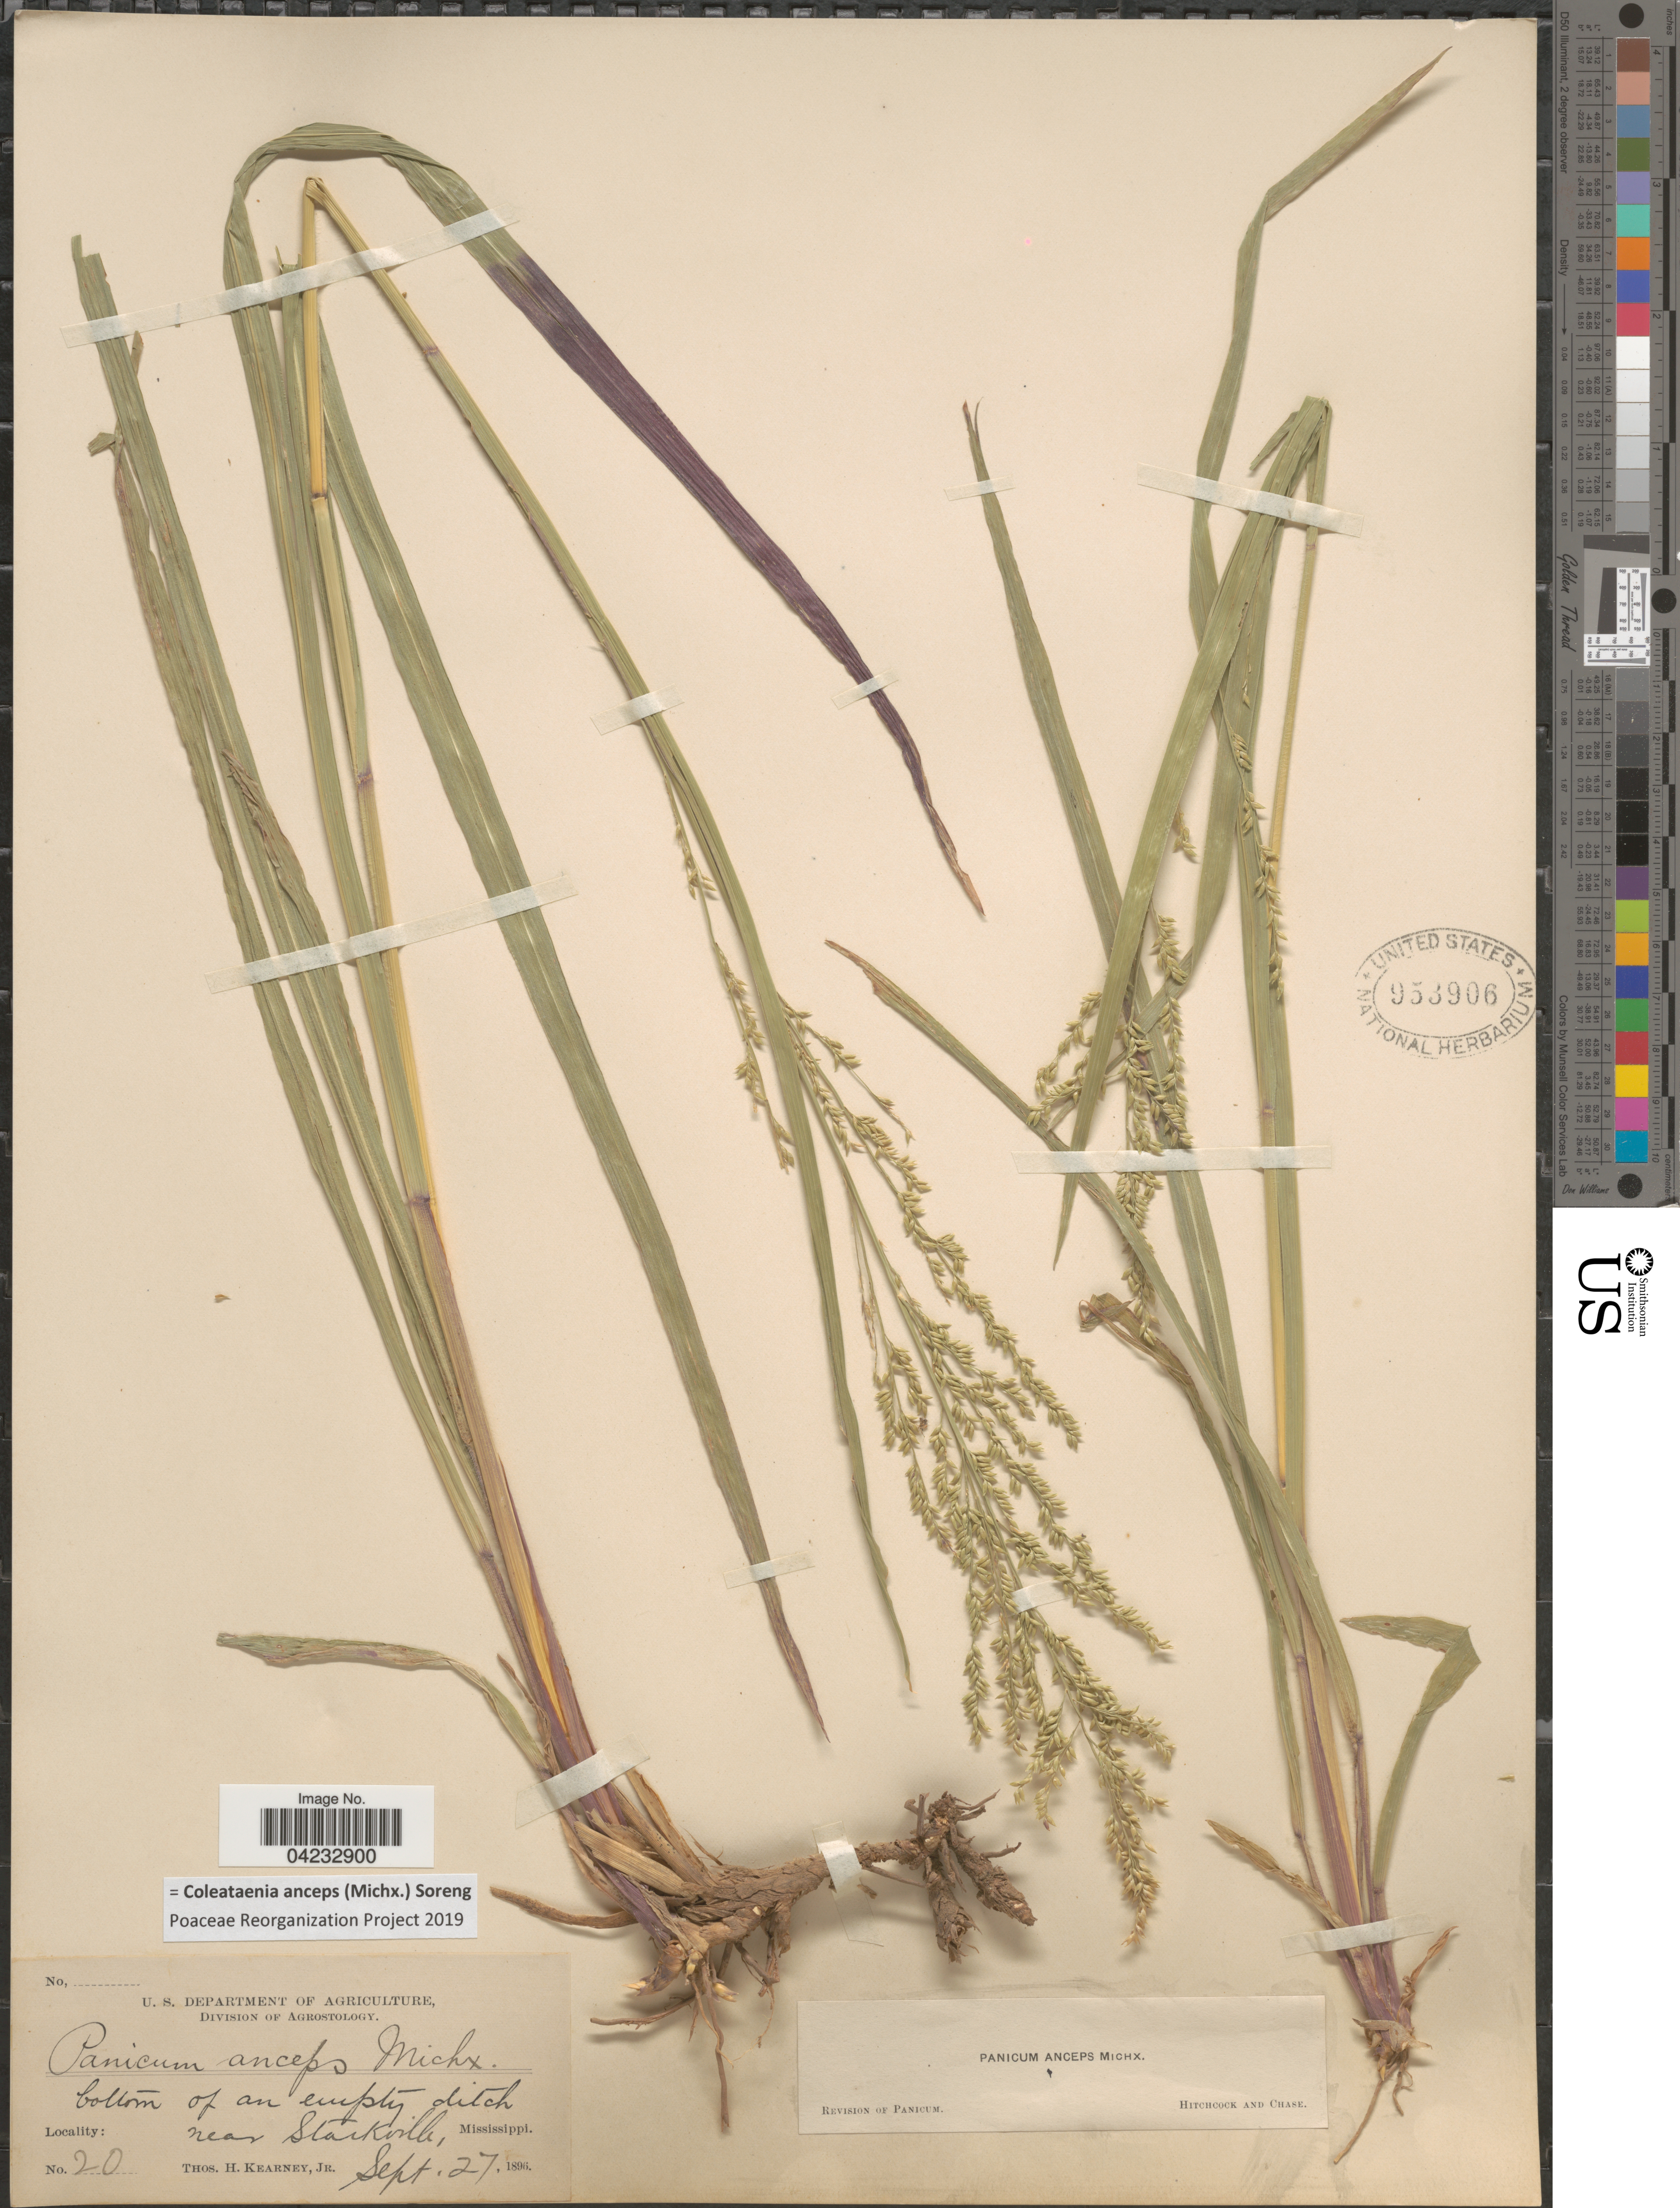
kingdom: Plantae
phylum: Tracheophyta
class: Liliopsida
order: Poales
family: Poaceae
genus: Coleataenia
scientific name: Coleataenia anceps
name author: (Michx.) Soreng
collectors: T. H. Kearney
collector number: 20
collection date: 1896-09-27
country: United States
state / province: Mississippi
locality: Near Starkville.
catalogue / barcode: US 953906